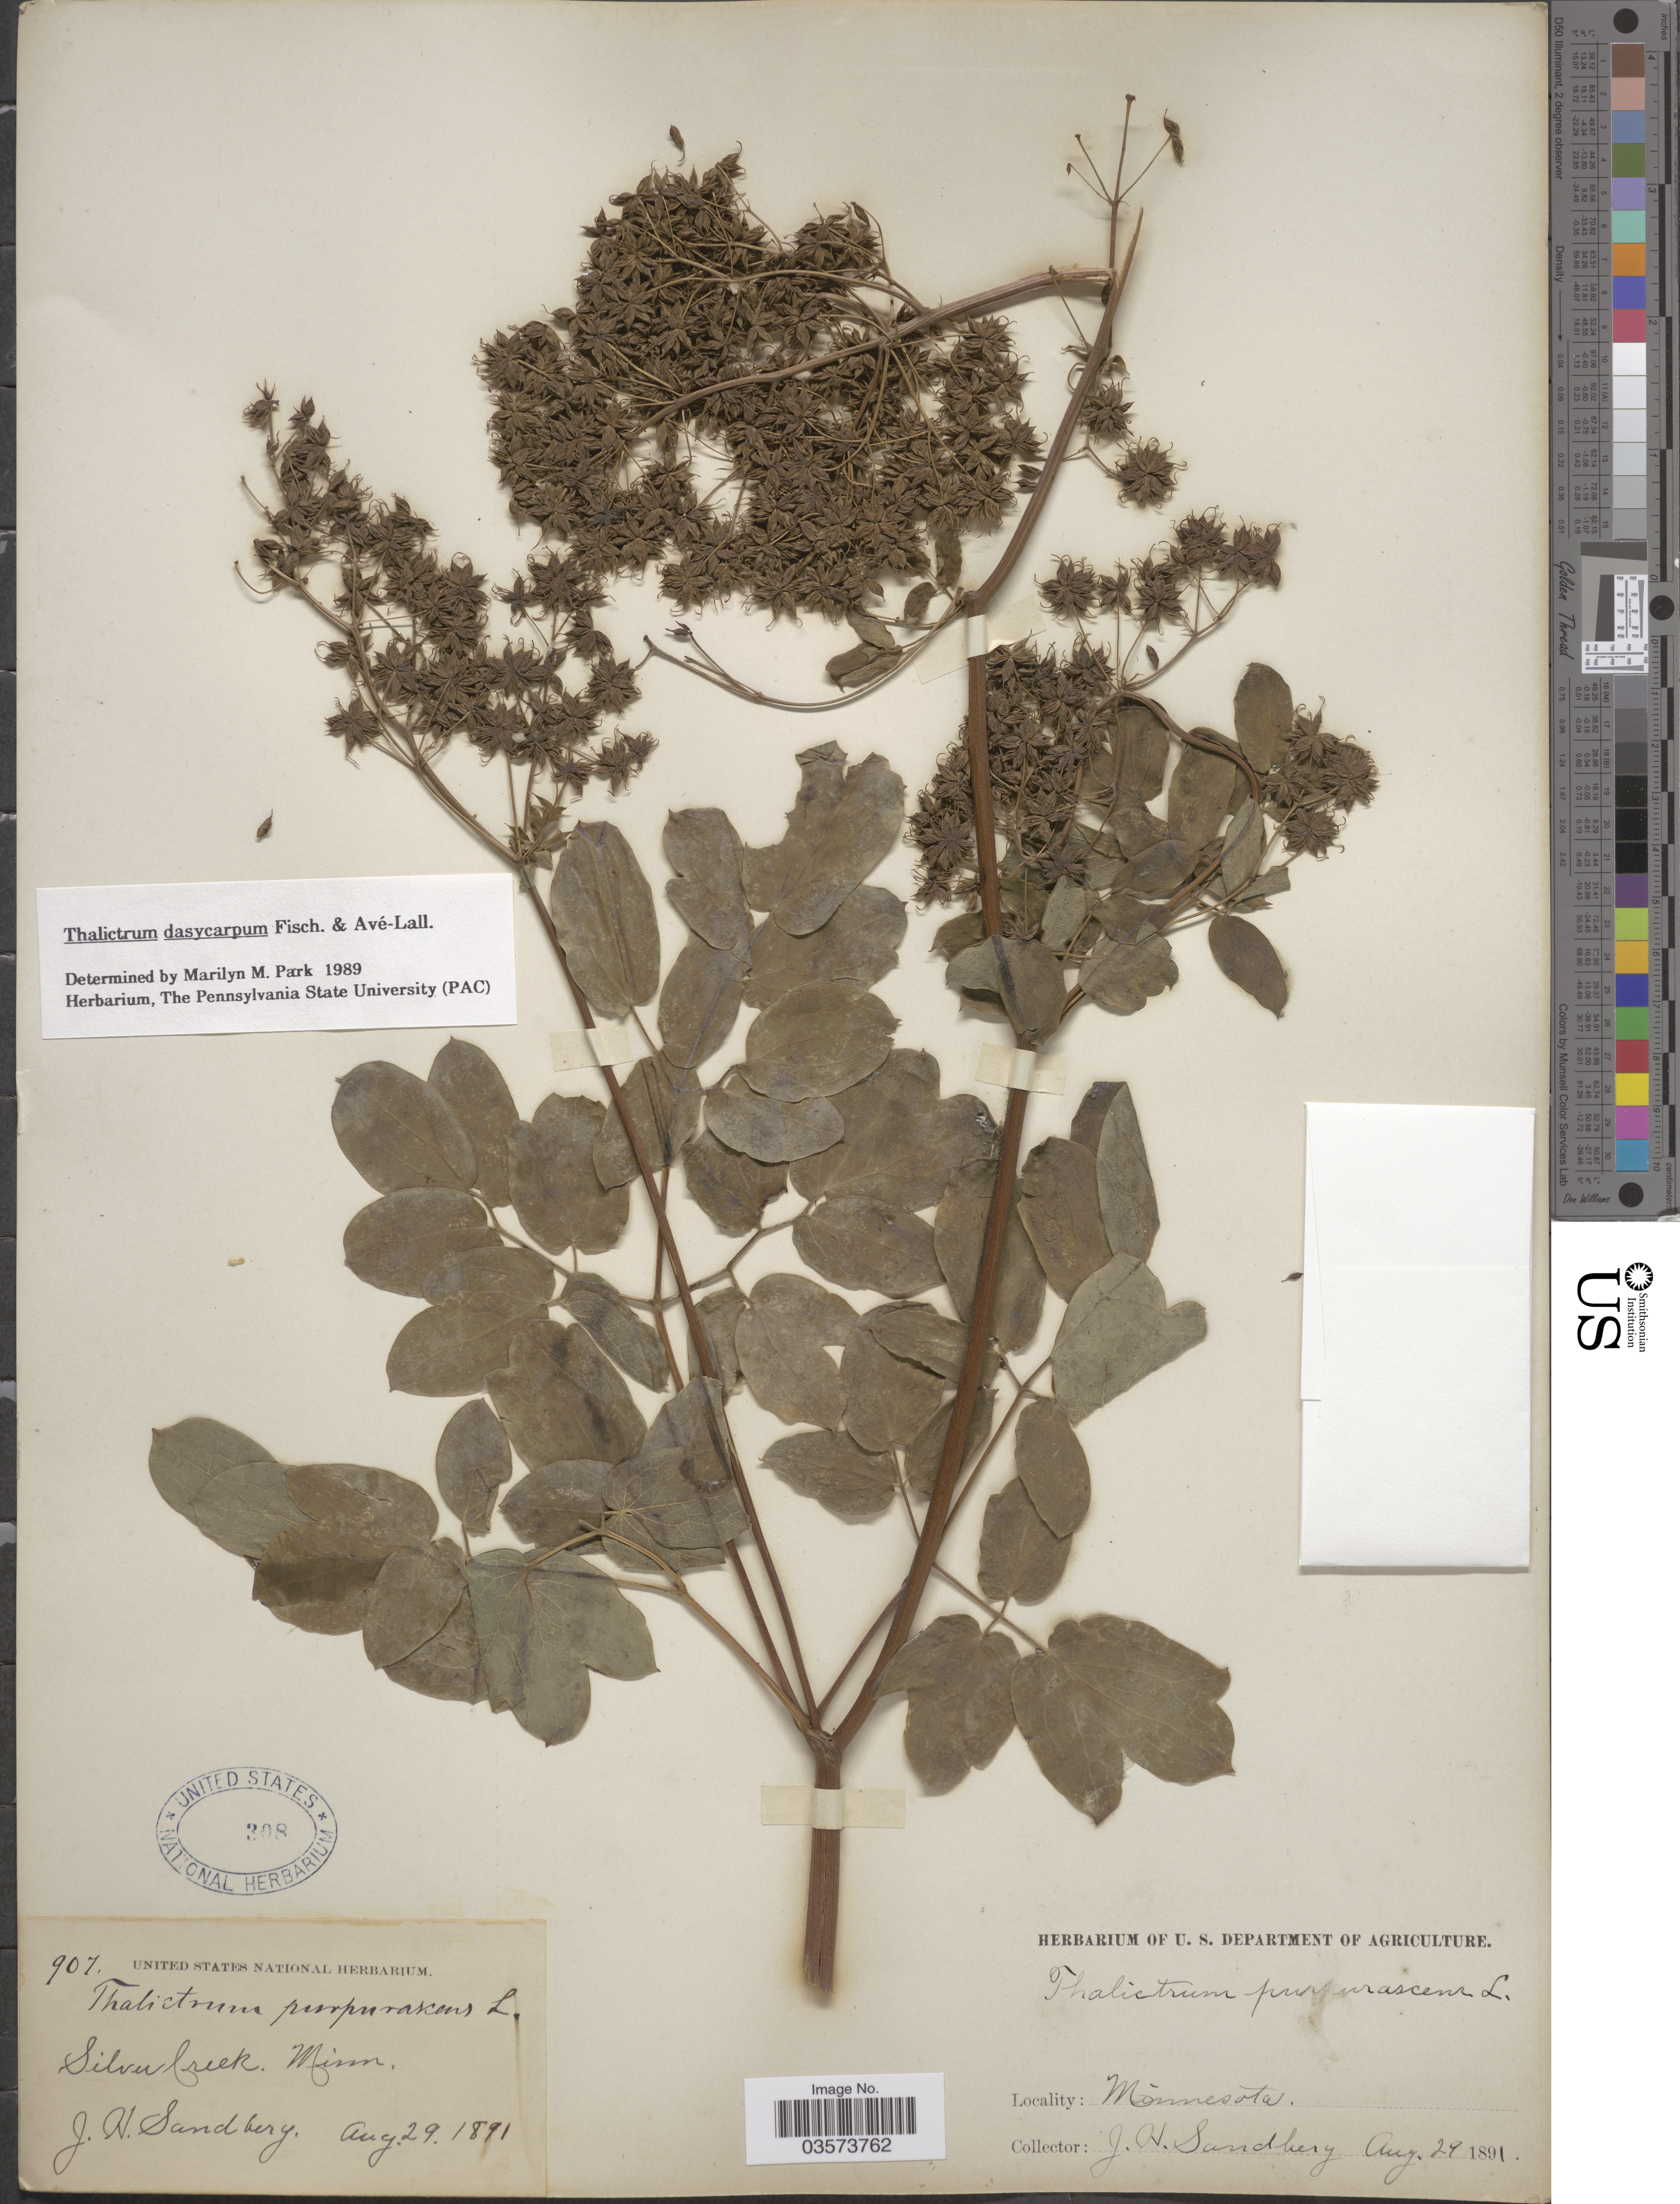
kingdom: Plantae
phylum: Tracheophyta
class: Magnoliopsida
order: Ranunculales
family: Ranunculaceae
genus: Thalictrum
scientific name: Thalictrum dasycarpum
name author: Fisch. & Avé-Lall.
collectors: J. H. Sandberg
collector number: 907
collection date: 1891-08-29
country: United States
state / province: Minnesota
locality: Silver Creek.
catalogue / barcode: US 308